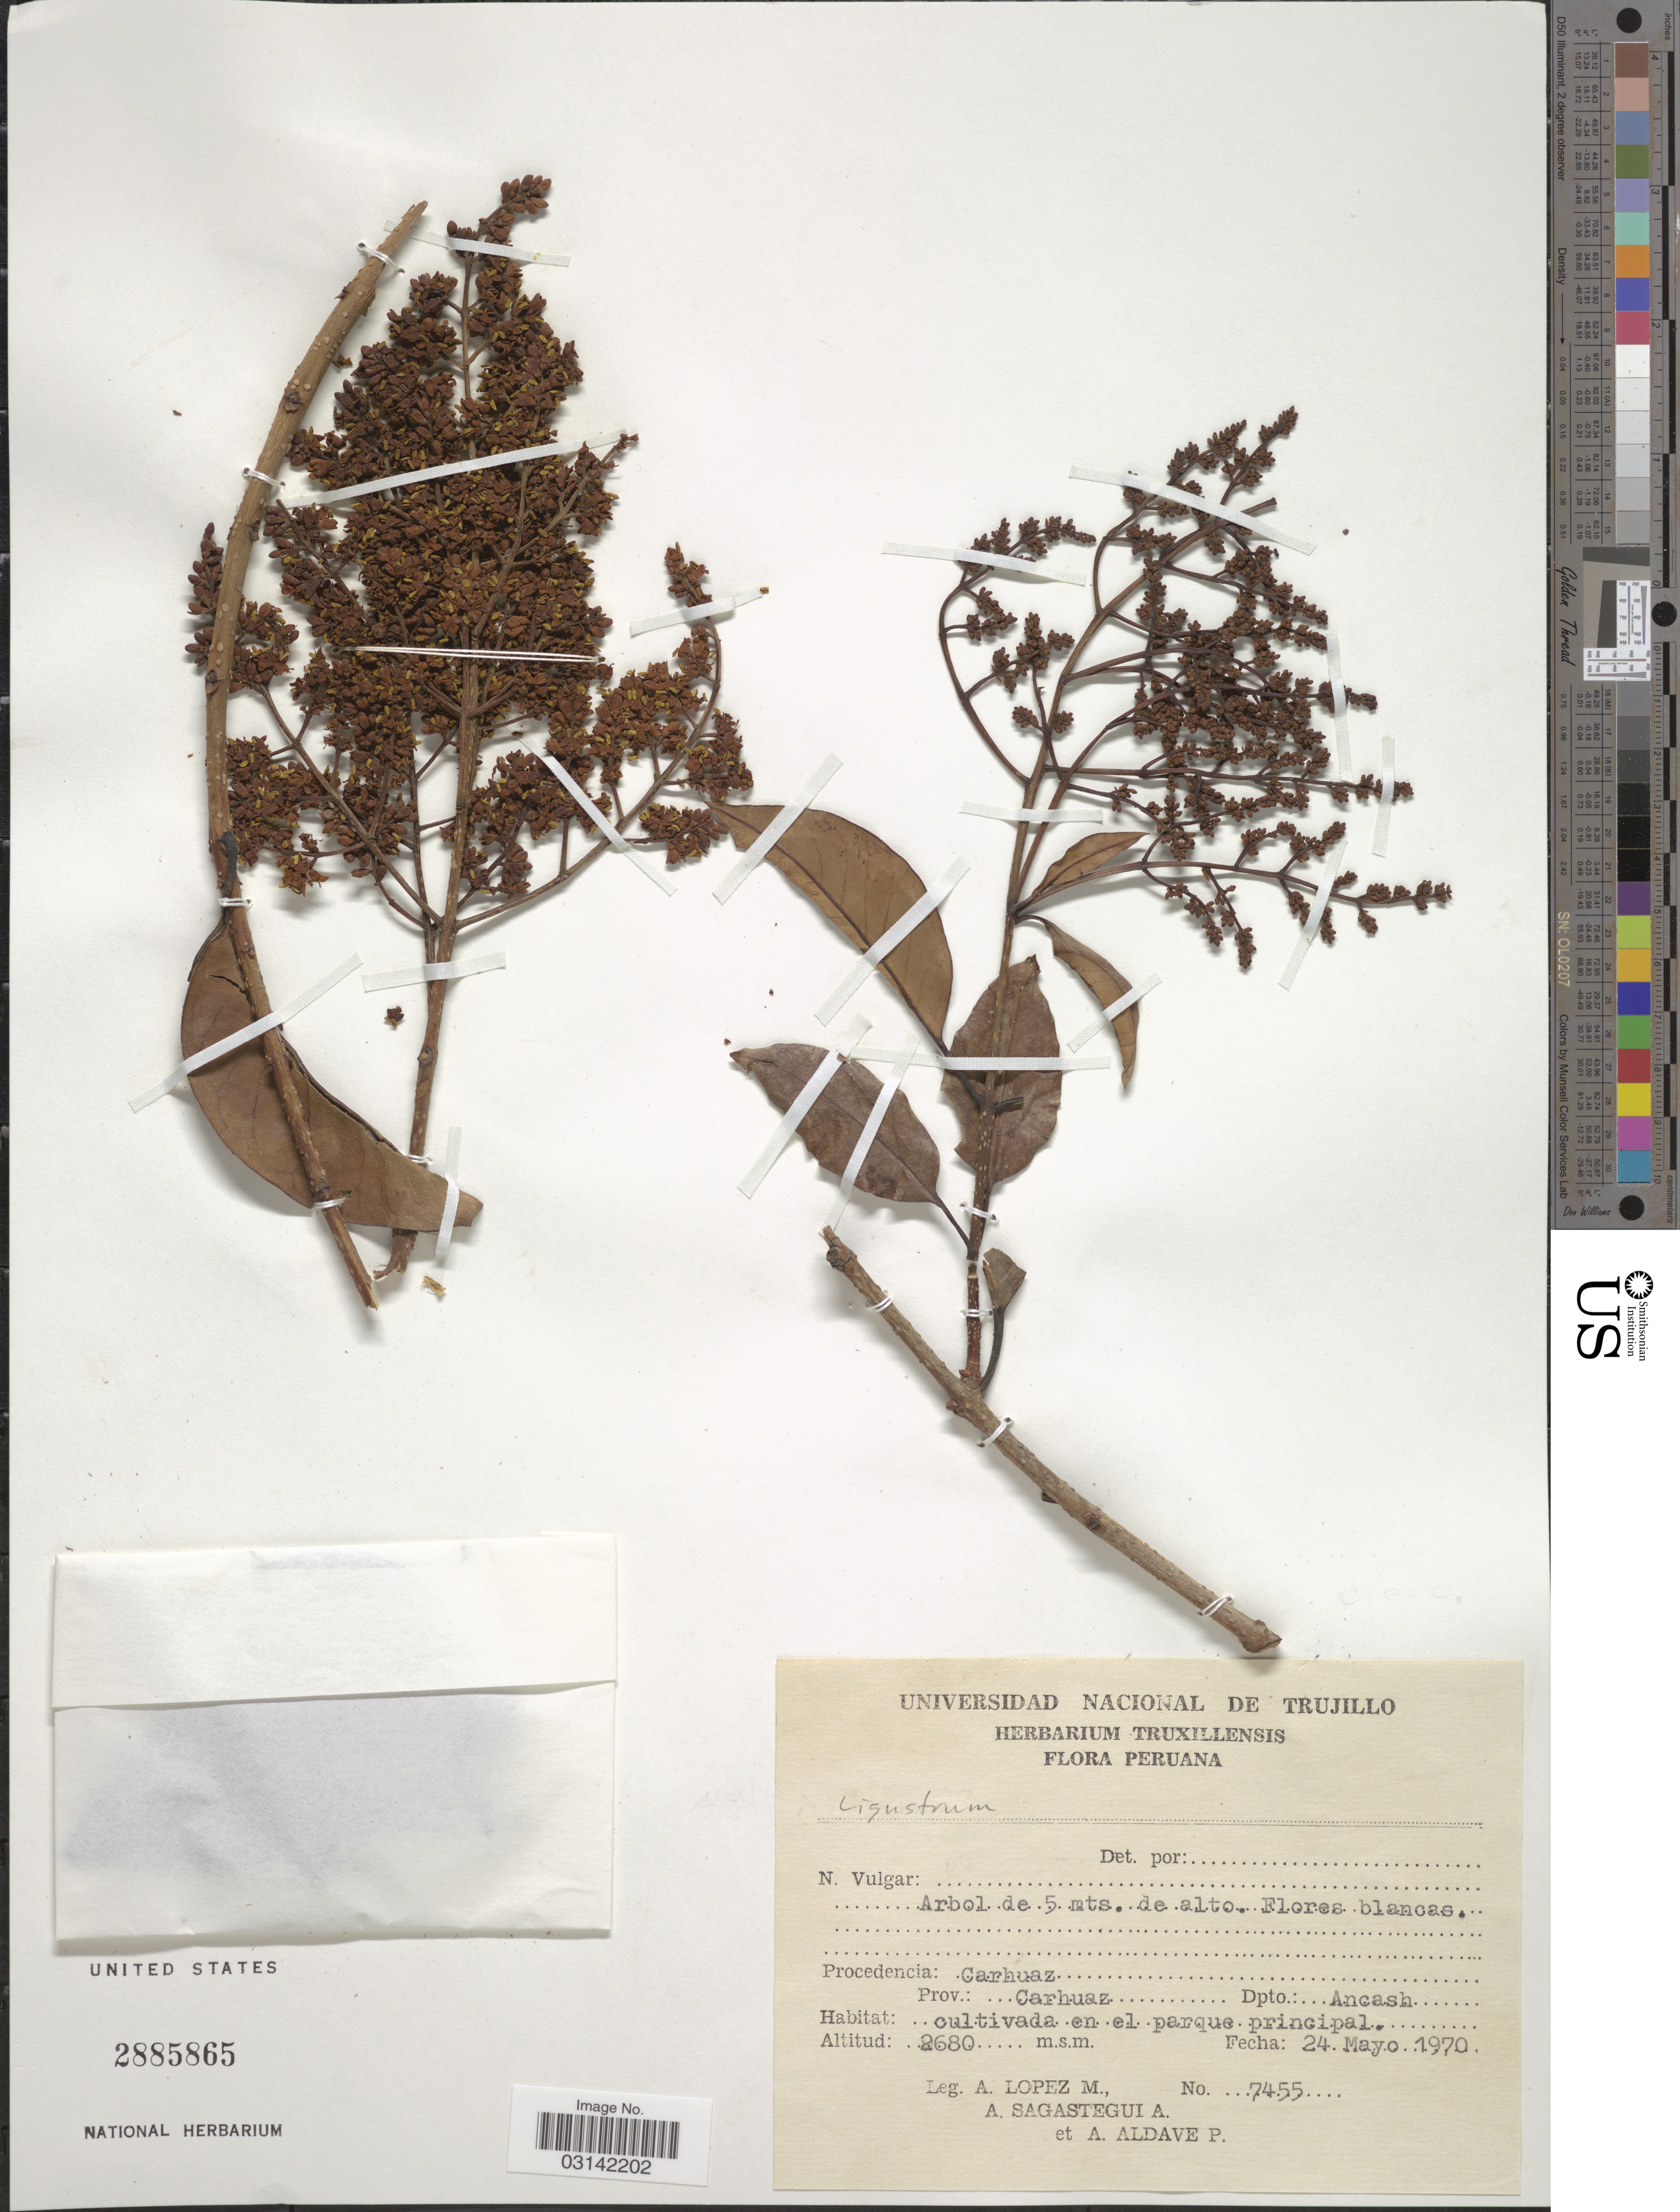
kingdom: Plantae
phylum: Tracheophyta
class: Magnoliopsida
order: Lamiales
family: Oleaceae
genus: Ligustrum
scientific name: Ligustrum sp.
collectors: A. López M., A. Sagástegui A. & A. Aldave P.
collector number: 7455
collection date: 1970-05-24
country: Peru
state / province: Ancash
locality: Procedencia Carhuaz. Prov.: Carhuaz. Dpto.: Ancash. Parque principal.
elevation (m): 2680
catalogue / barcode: US 2885865